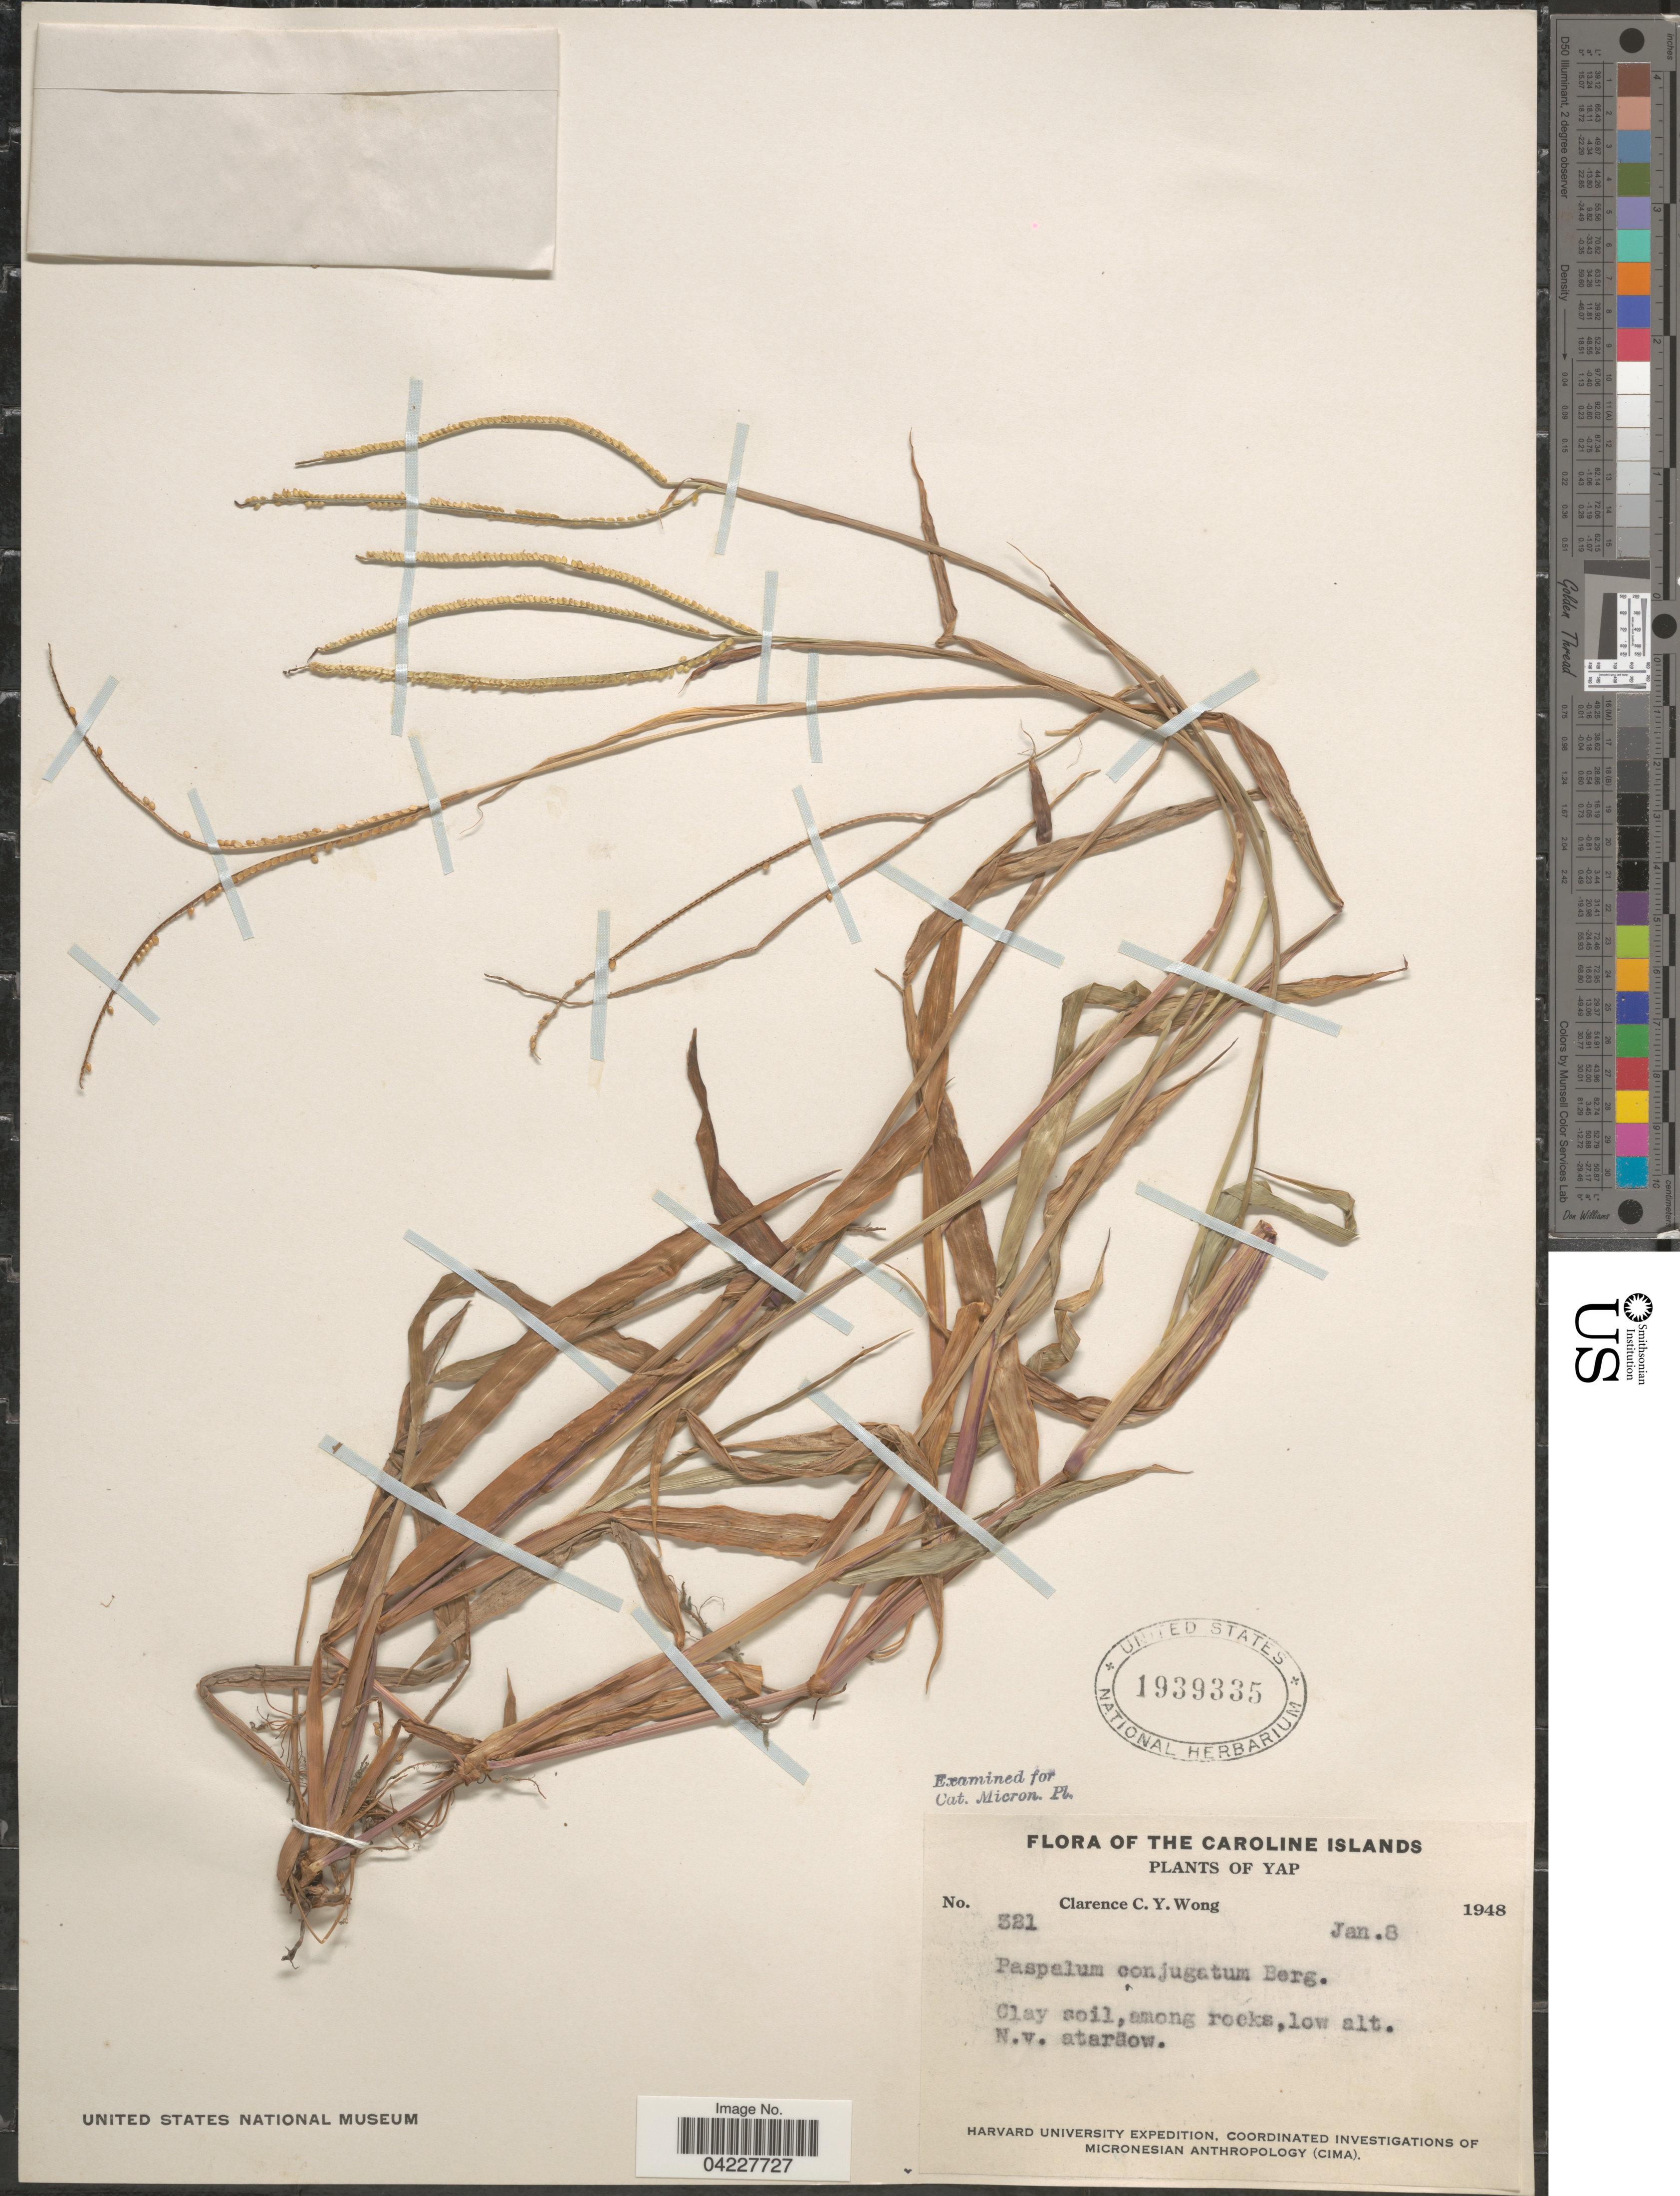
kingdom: Plantae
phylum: Tracheophyta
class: Liliopsida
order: Poales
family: Poaceae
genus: Paspalum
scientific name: Paspalum conjugatum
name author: P.J. Bergius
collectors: C. Y. C. Wong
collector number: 321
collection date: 1948-01-08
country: Micronesia, Federated States of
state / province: Yap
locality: The Caroline Islands. Harvard University Expedition.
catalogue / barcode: US 1939335